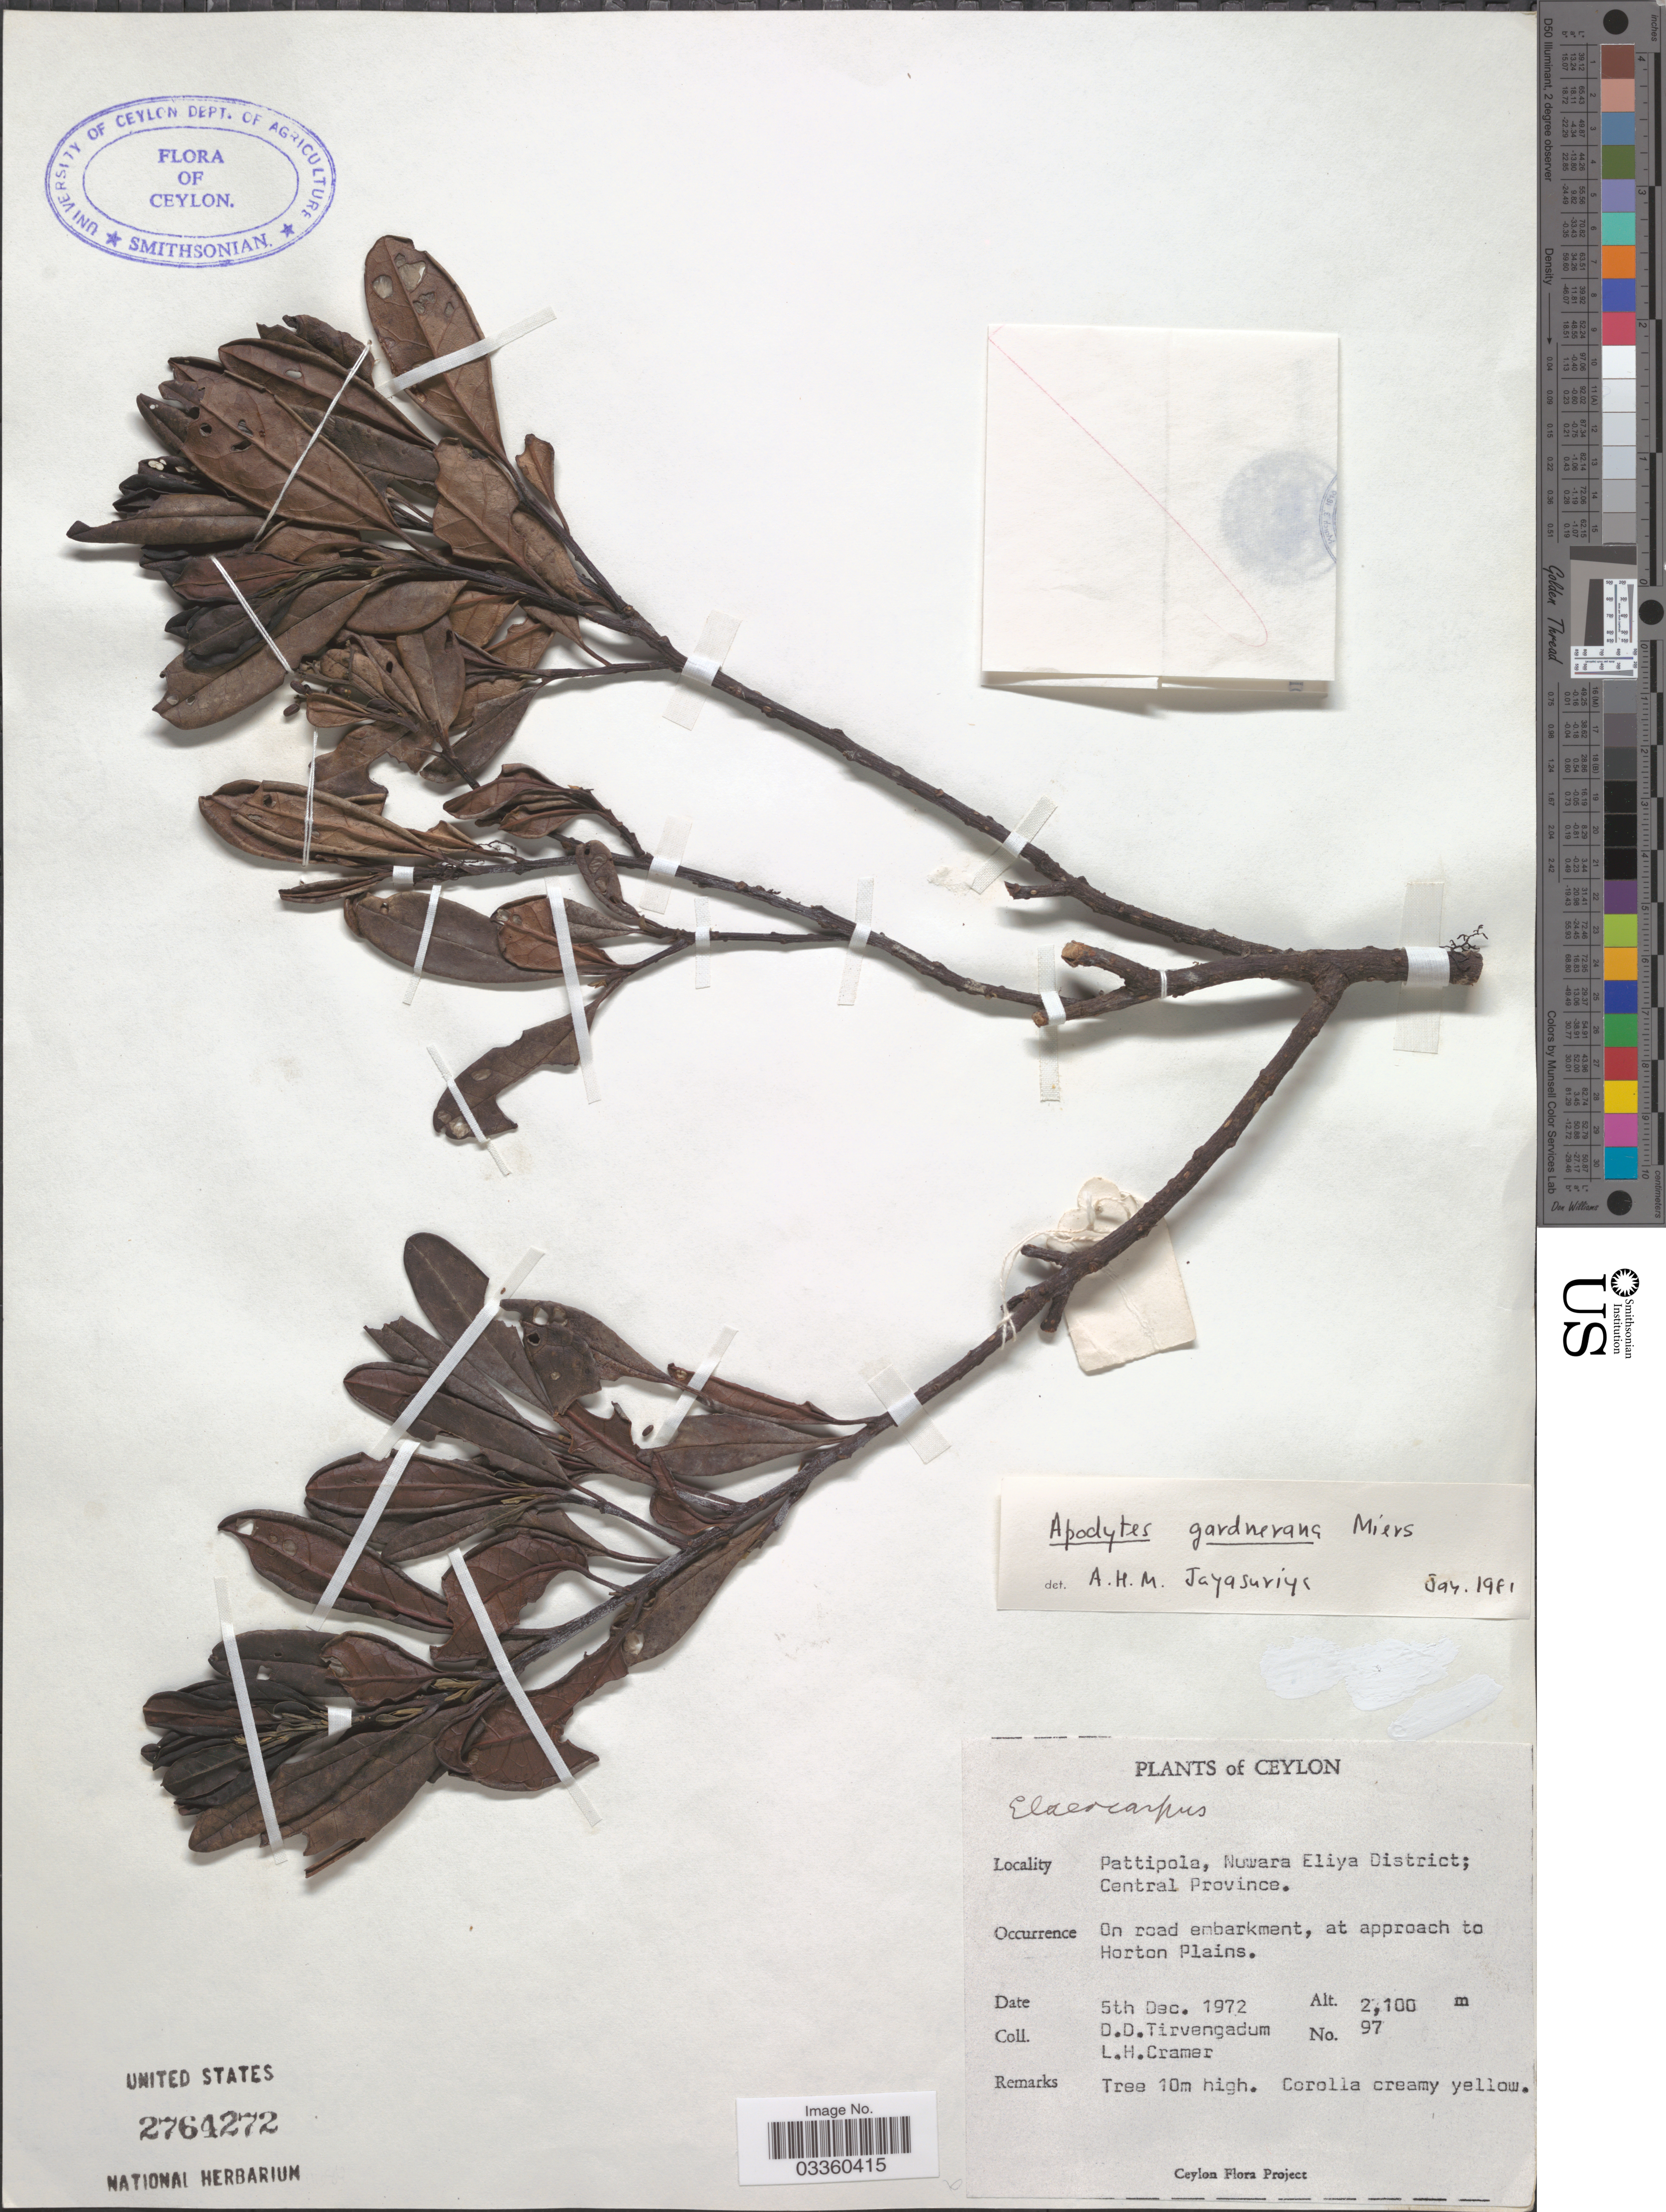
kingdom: Plantae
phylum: Tracheophyta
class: Magnoliopsida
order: Metteniusales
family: Metteniusaceae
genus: Apodytes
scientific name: Apodytes gardneriana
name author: Miers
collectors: D. Tirvengadum & L. H. Cramer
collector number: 97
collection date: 1972-12-05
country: Sri Lanka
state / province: Central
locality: Ceylon. Pattipola, Nuwara Eliya District. At approach to Horton Plains.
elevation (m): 2100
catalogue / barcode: US 2764272